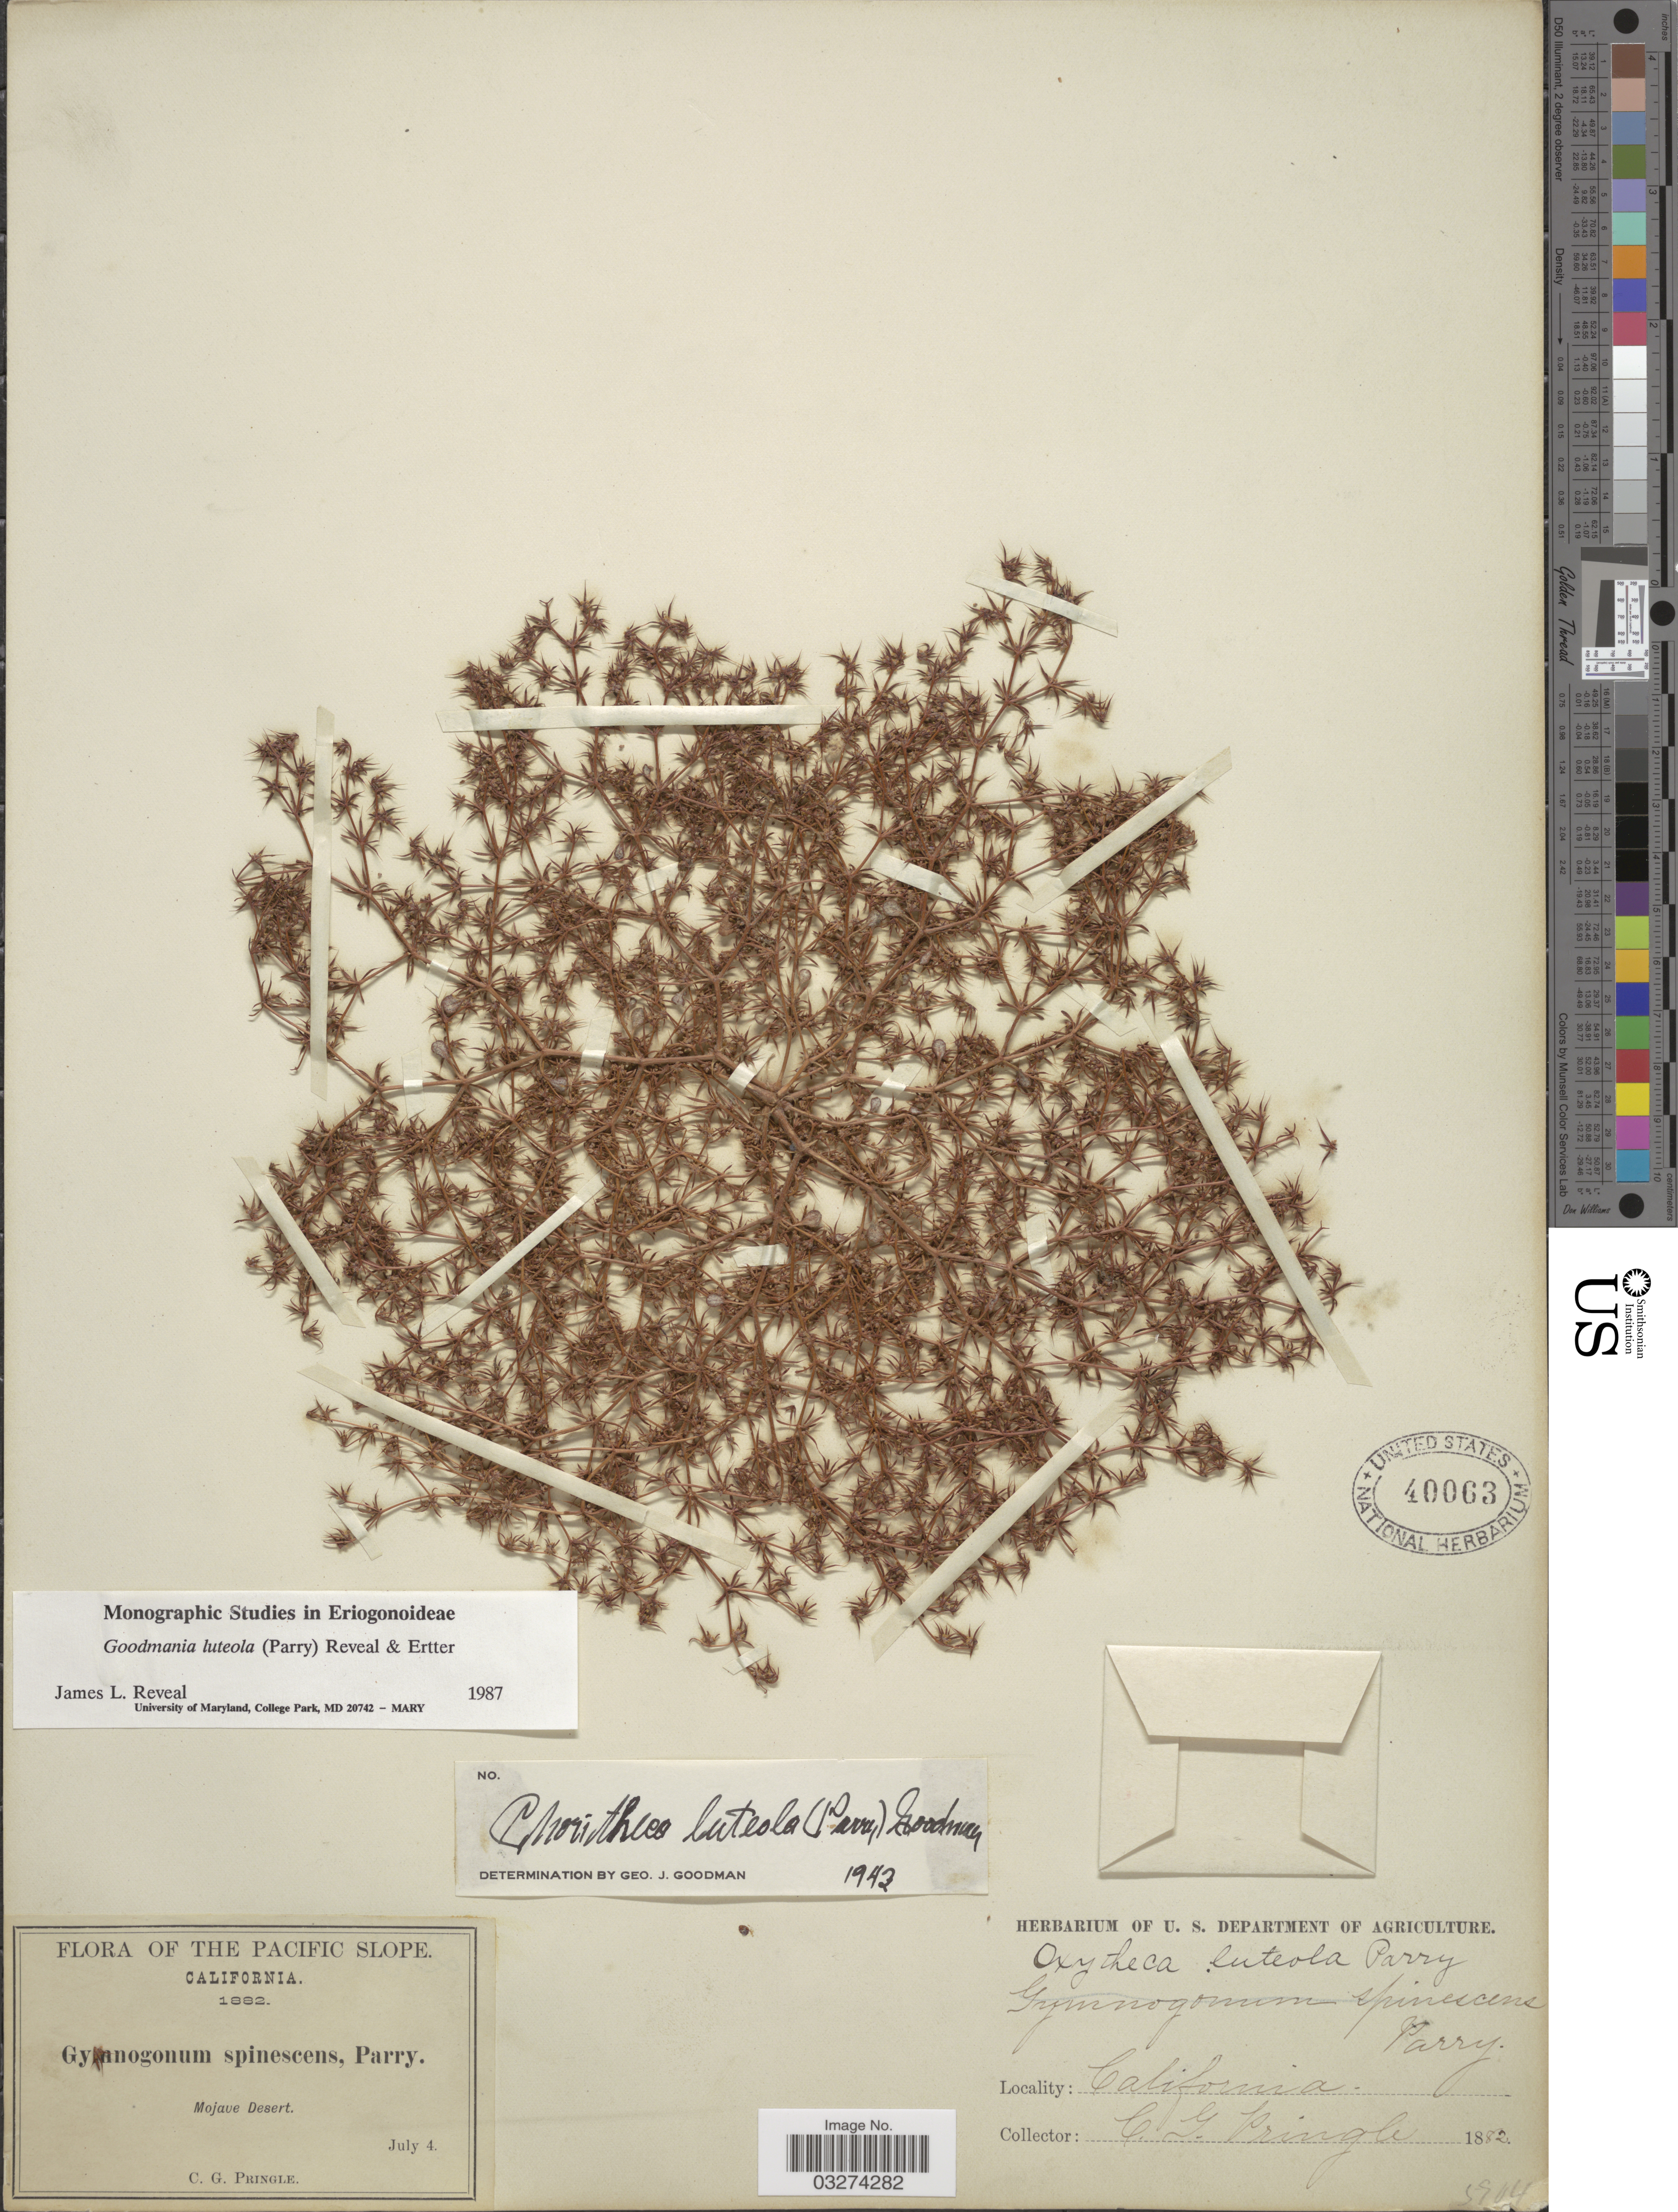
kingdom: Plantae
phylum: Tracheophyta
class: Magnoliopsida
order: Caryophyllales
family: Polygonaceae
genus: Goodmania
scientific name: Goodmania luteola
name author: (Parry) Reveal & Ertter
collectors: C. G. Pringle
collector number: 5904?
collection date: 1882-07-04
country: United States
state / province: California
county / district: San Bernardino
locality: The Pacific Slope. Mojave Desert.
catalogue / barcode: US 40063